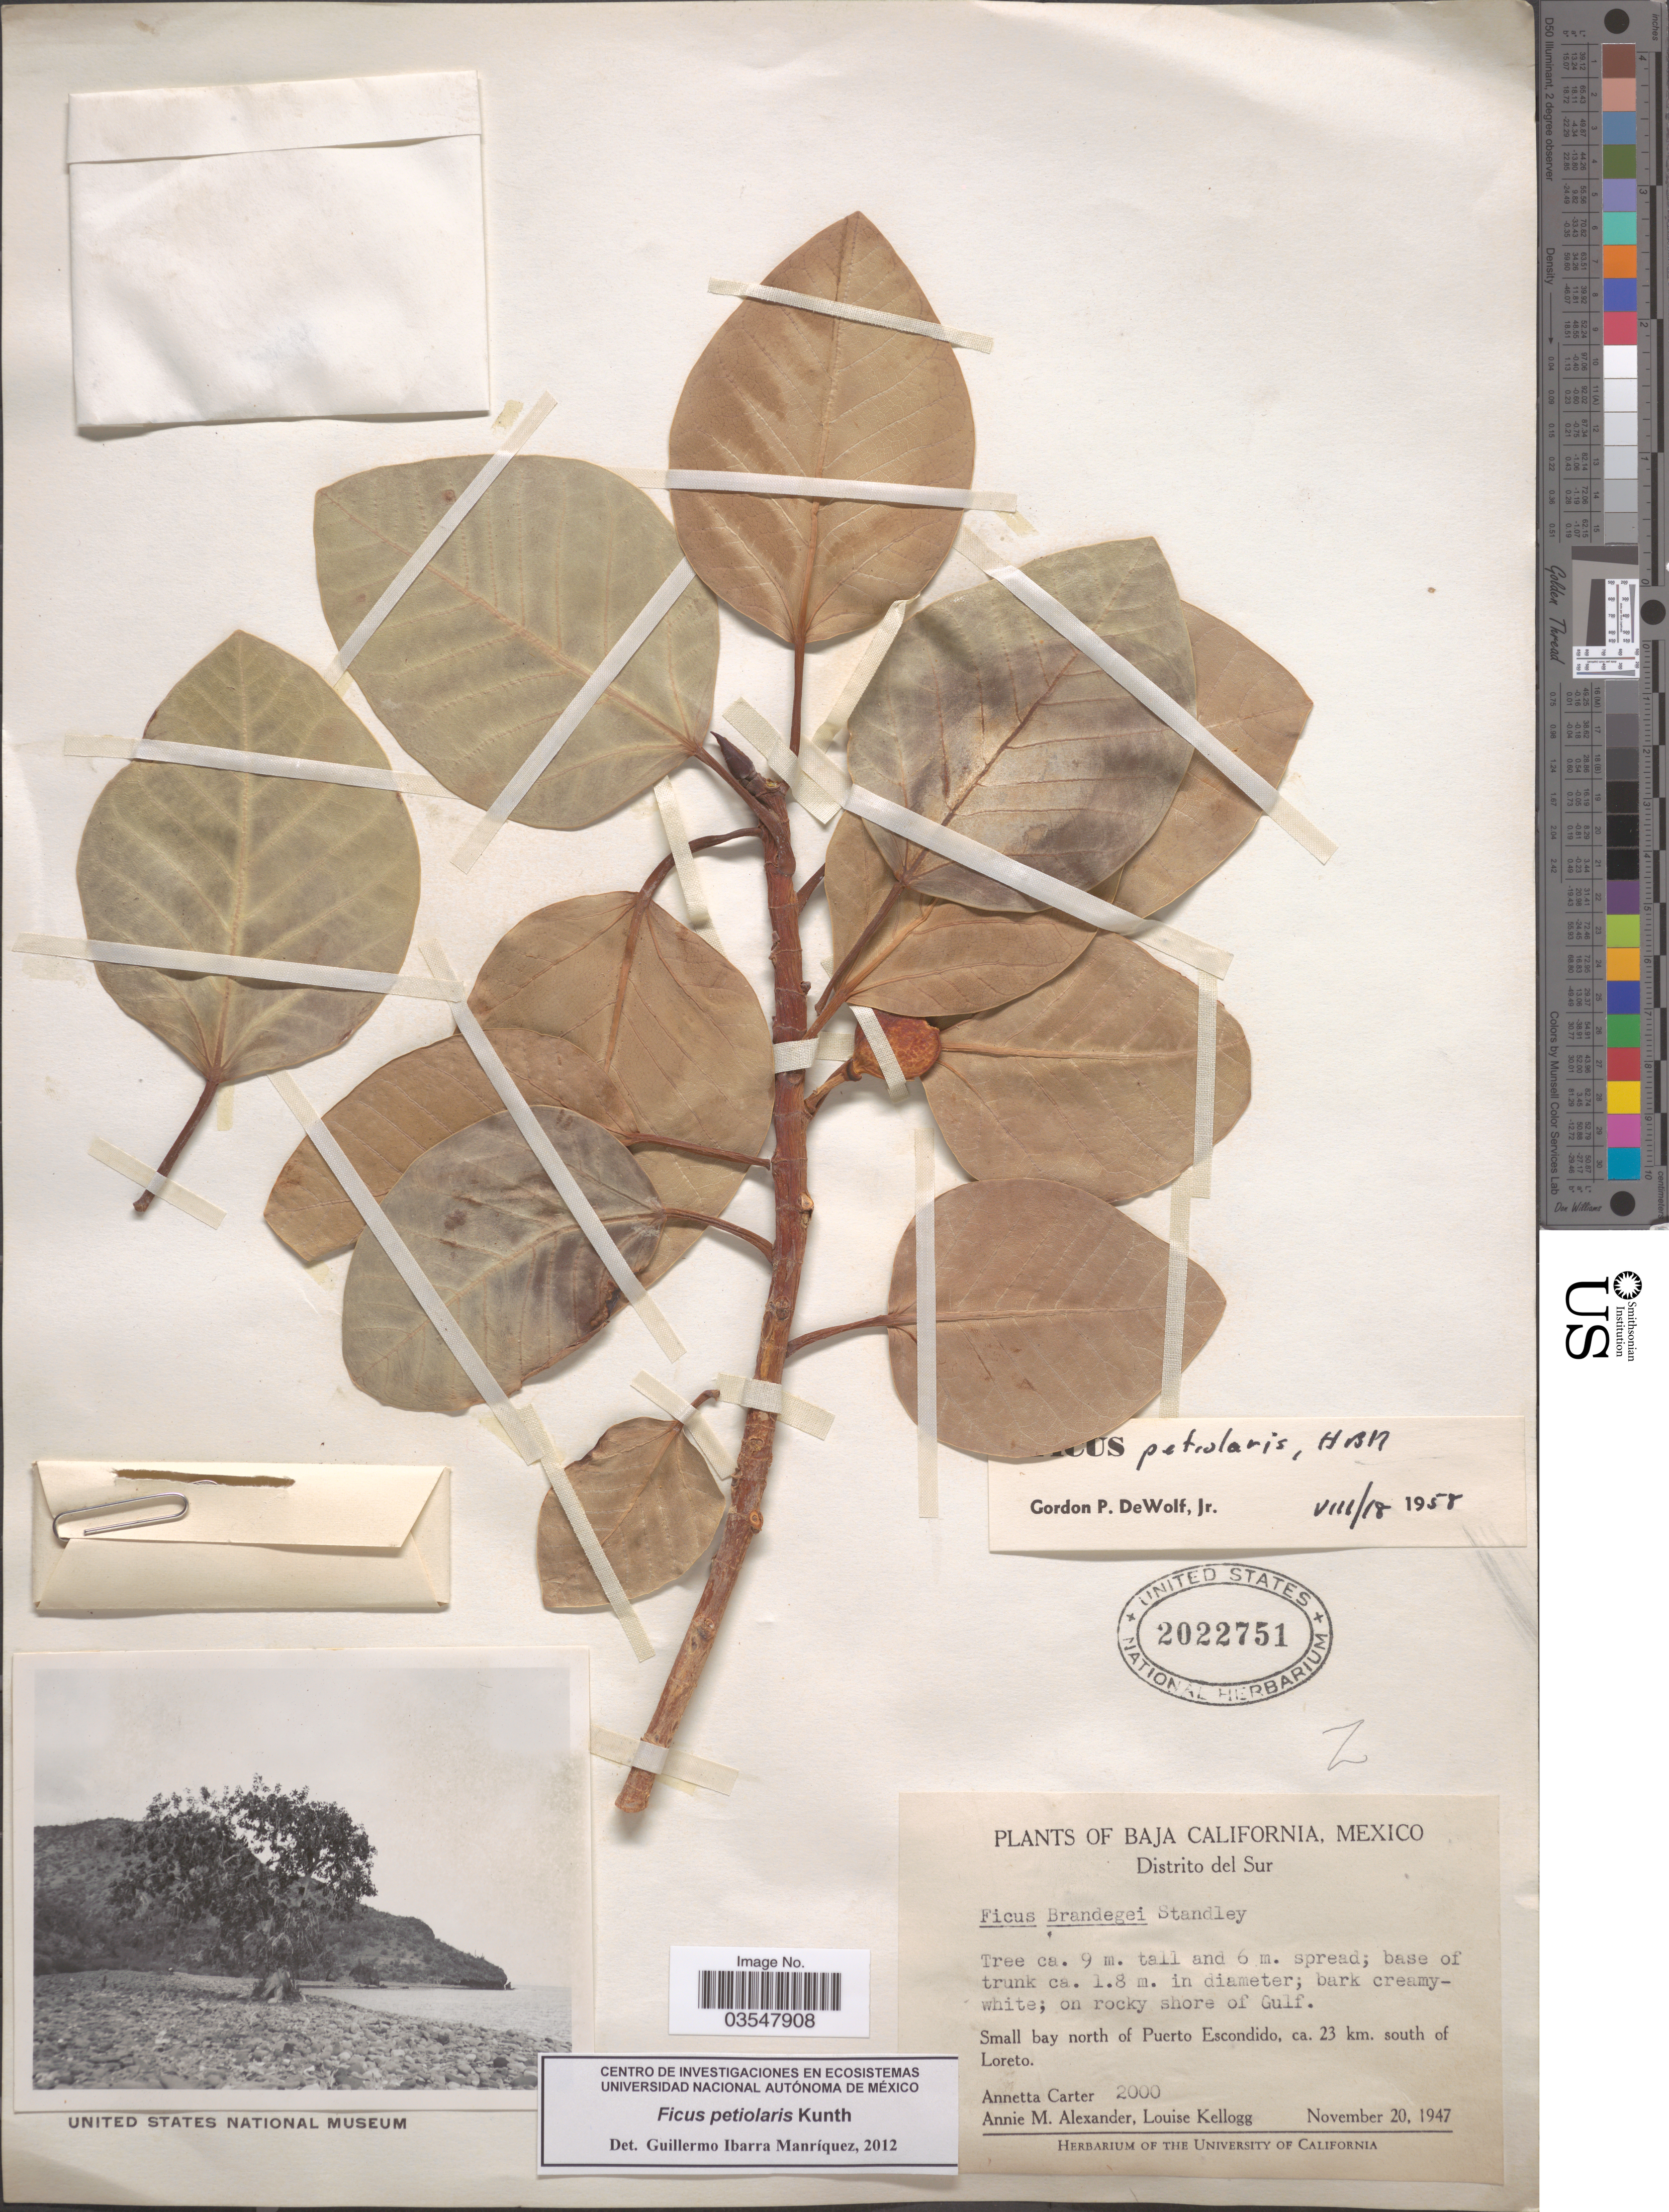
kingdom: Plantae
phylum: Tracheophyta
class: Magnoliopsida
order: Rosales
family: Moraceae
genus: Ficus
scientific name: Ficus petiolaris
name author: Kunth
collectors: A. Carter, A. M. Alexander & L. Kellogg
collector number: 2000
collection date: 1947-11-20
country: Mexico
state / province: Baja California Sur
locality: Distrito del Sur. On rocky shore of Gulf. Small bay north of Puerto Escondido, ca. 23 km. south of Loreto.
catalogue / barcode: US 2022751